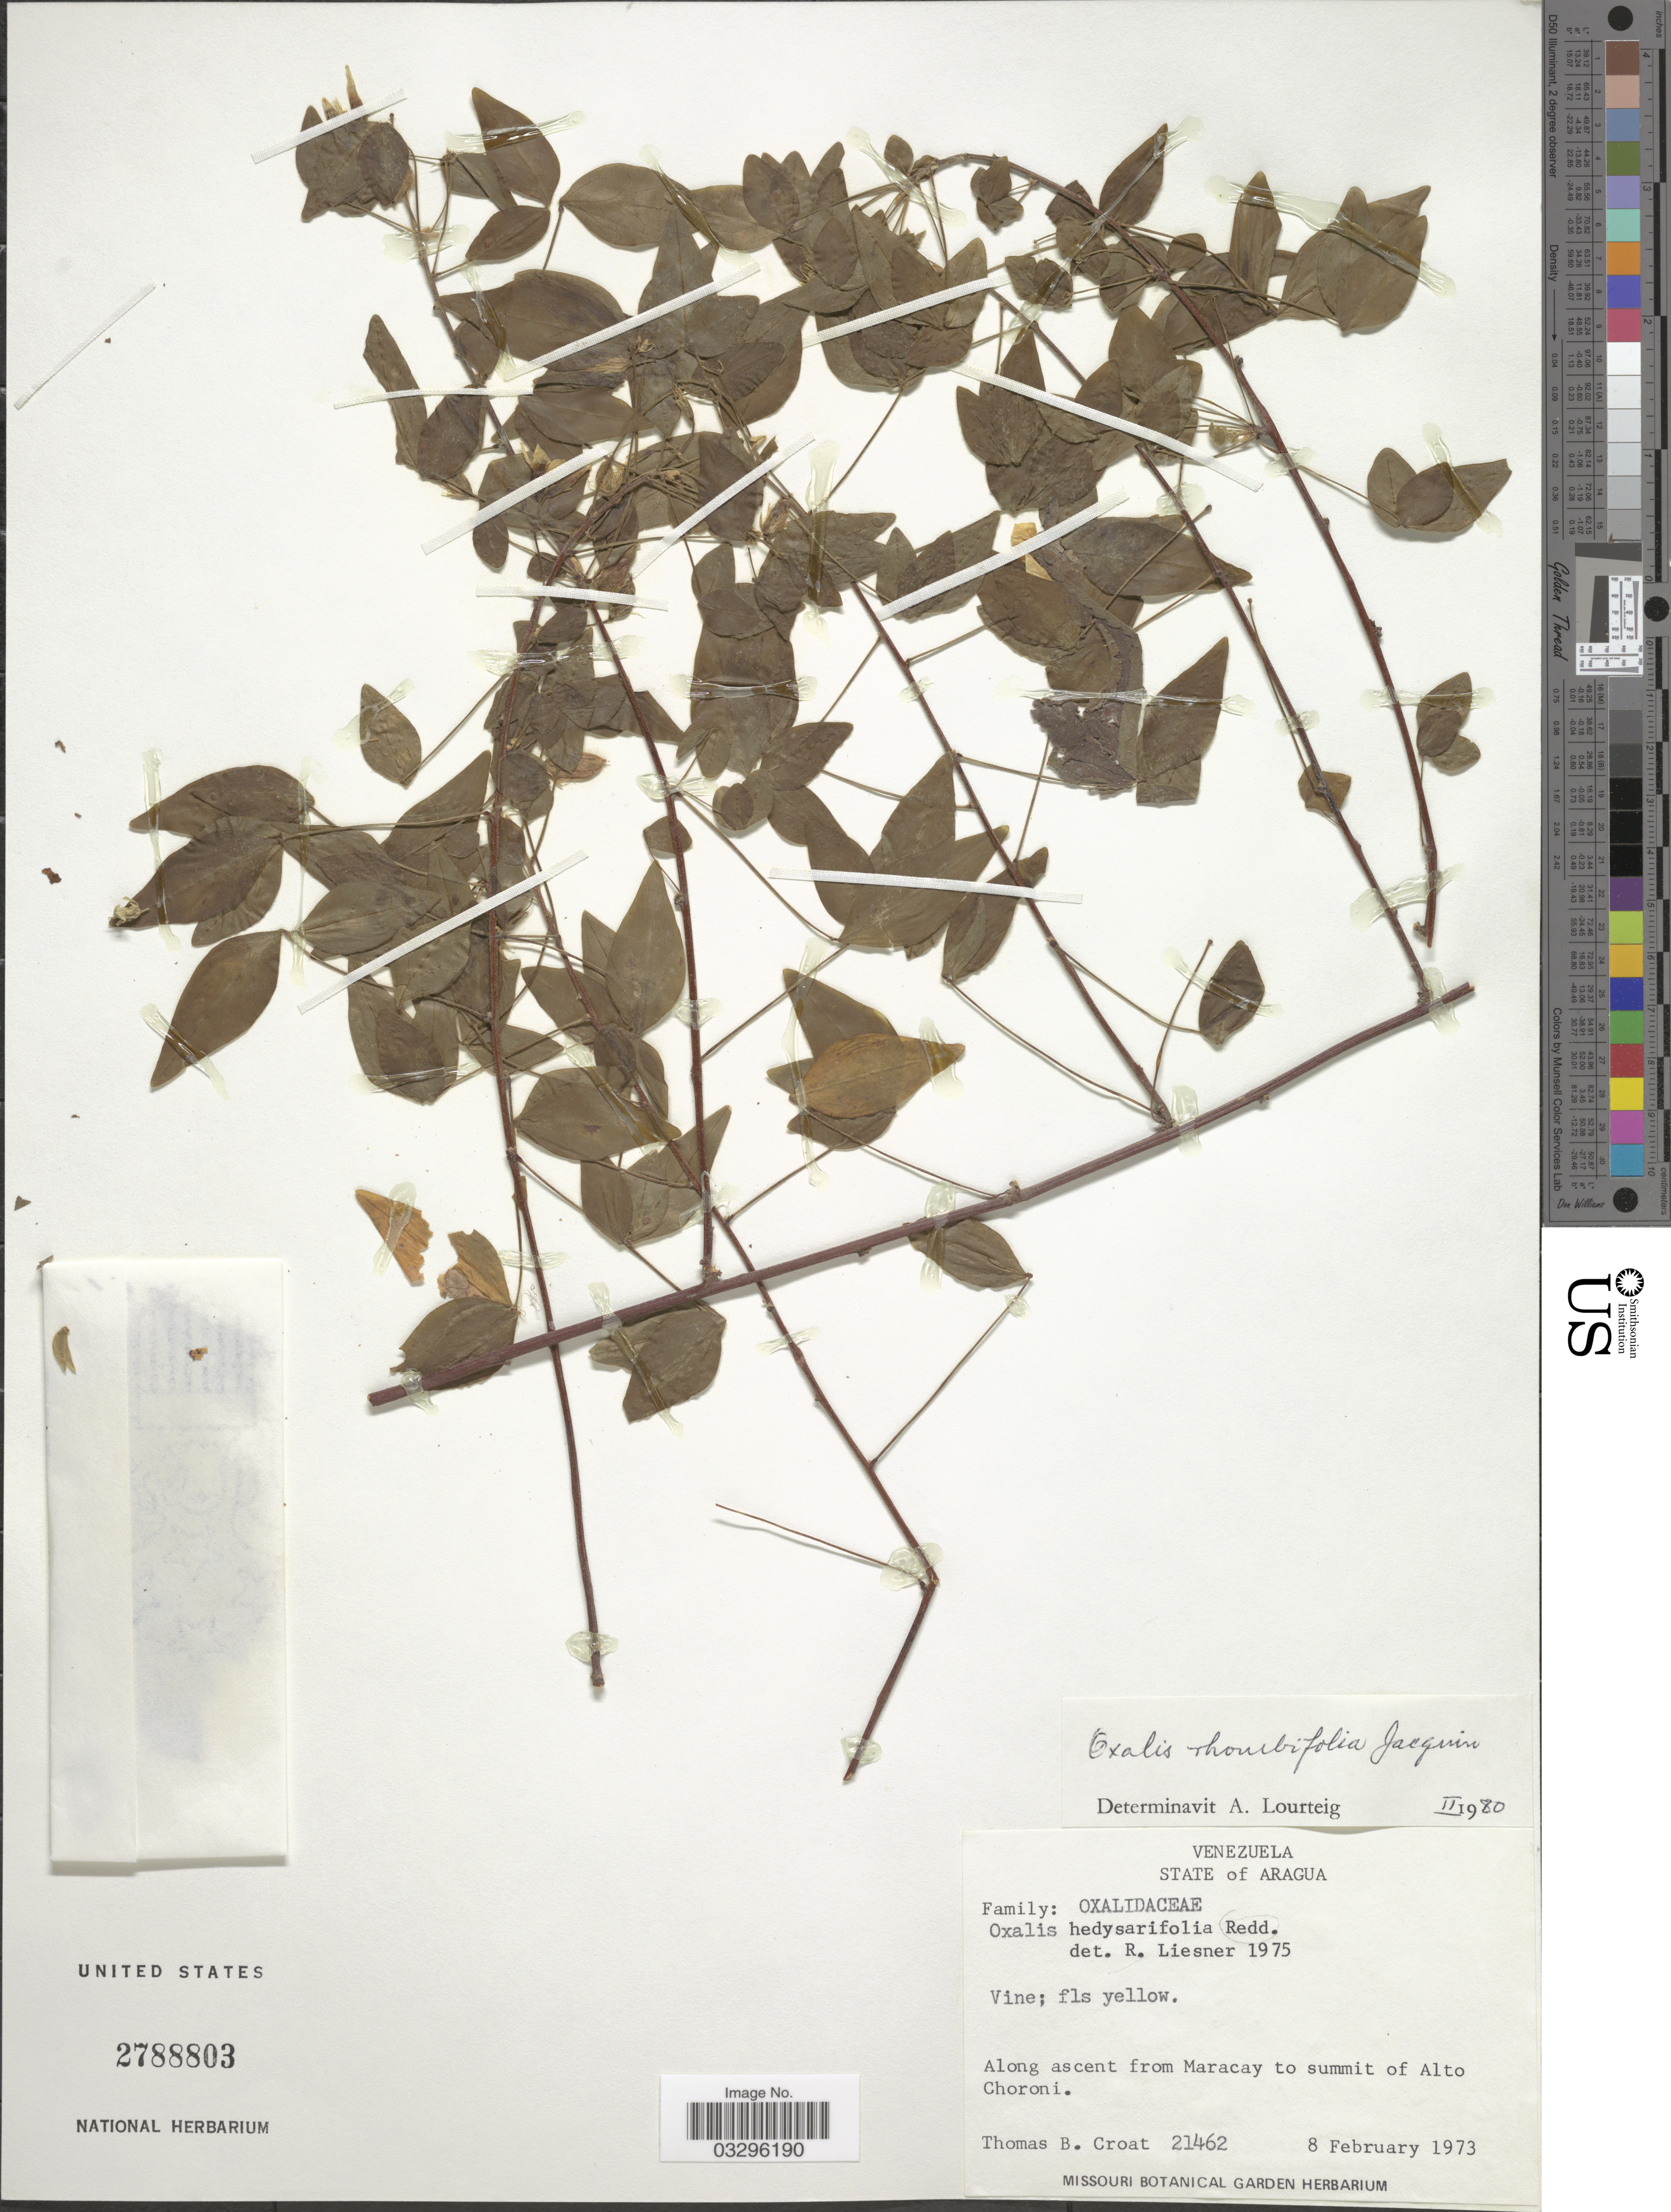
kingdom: Plantae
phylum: Tracheophyta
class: Magnoliopsida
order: Oxalidales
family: Oxalidaceae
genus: Oxalis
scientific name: Oxalis rhombifolia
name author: Jacq.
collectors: T. B. Croat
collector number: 21462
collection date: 1973-02-08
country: Venezuela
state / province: Aragua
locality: Along ascent from Maracay to summit of Alto Choroni.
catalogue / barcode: US 2788803